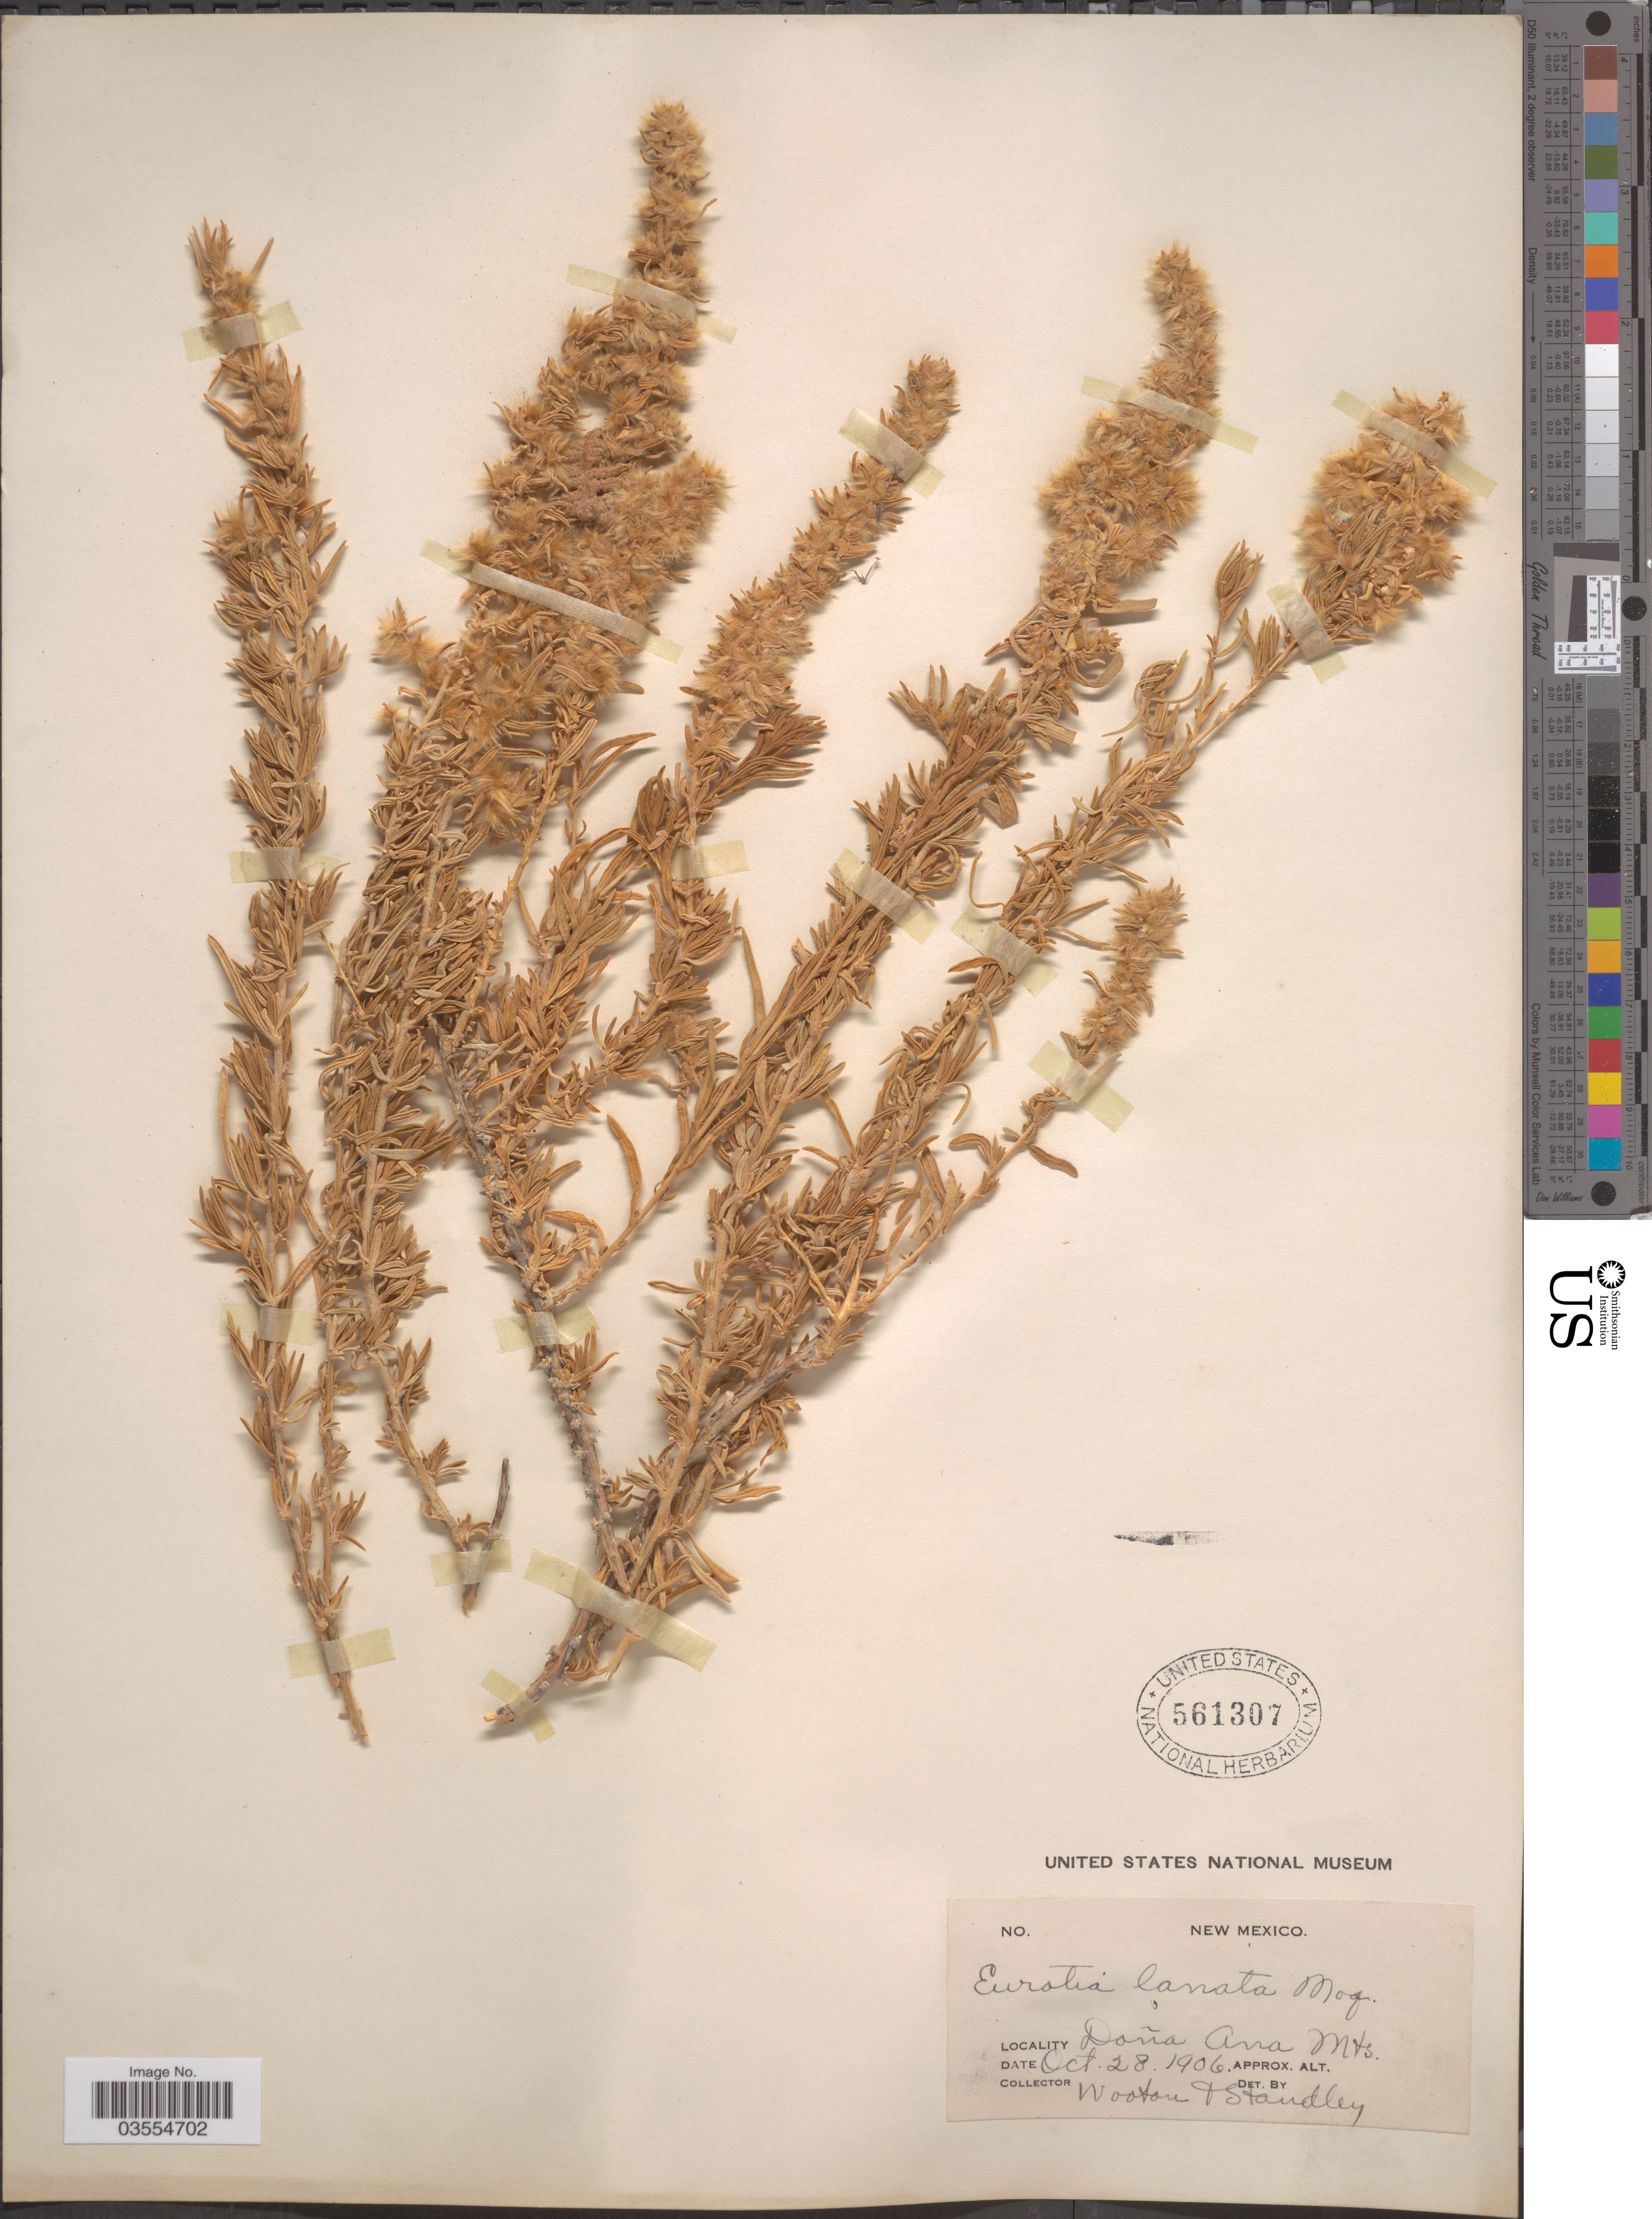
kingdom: Plantae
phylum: Tracheophyta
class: Magnoliopsida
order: Caryophyllales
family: Amaranthaceae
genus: Krascheninnikovia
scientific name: Krascheninnikovia lanata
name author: (Pursh) A. Meeuse & A.Smit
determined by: U.S. National Herbarium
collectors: E. O. Wooton & Standley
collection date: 1906-10-28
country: United States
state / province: New Mexico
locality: Doña Ana Mts.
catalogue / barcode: US 561307